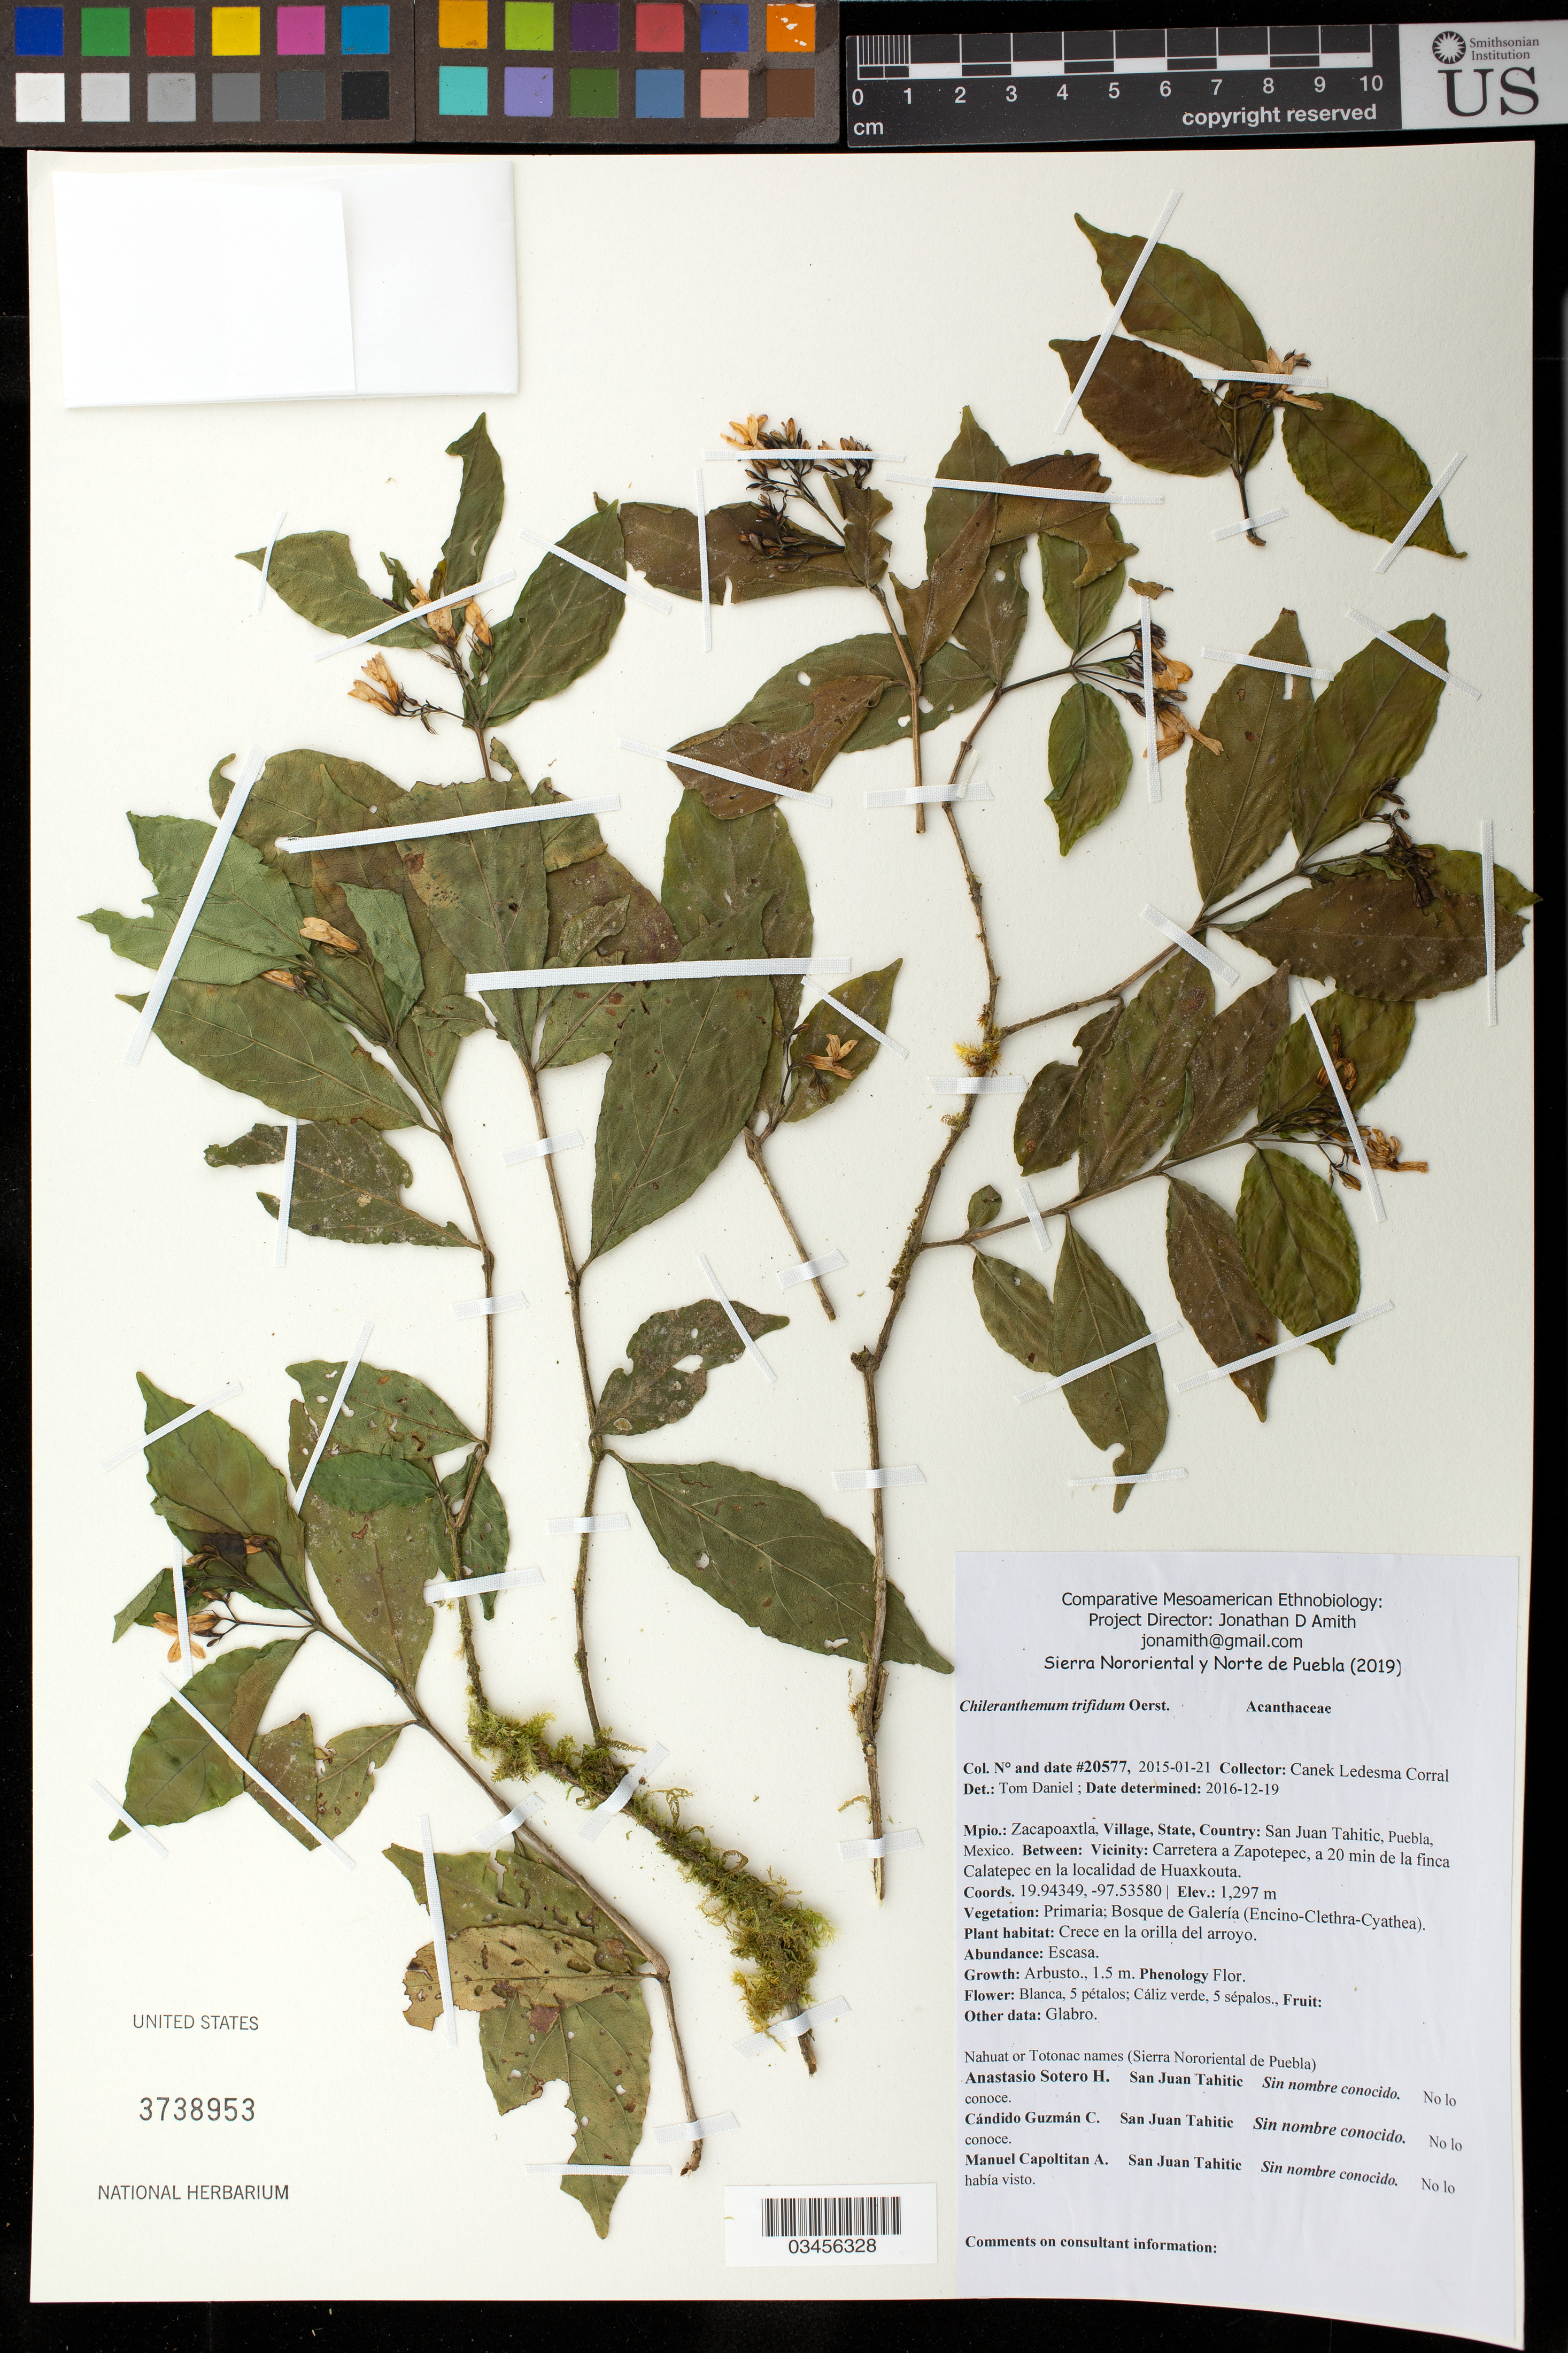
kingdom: Plantae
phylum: Tracheophyta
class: Magnoliopsida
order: Lamiales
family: Acanthaceae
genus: Chileranthemum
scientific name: Chileranthemum trifidum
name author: Oerst.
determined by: Daniel, T.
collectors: Canek Ledesma C.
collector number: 20577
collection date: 2015-01-21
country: México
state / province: Puebla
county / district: Zacapoaxtla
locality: PUEBLO: San Juan Tahitic; LOCALIDAD EXACTA: Carretera a Zapotepec, a 20 minutos de la finca Calatepec en la localidad de Huaxkouta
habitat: Bosque de galería (Encino-Clethra-Cyathea) | Crece en la orilla del arroyo.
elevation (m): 1297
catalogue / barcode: US 3738953